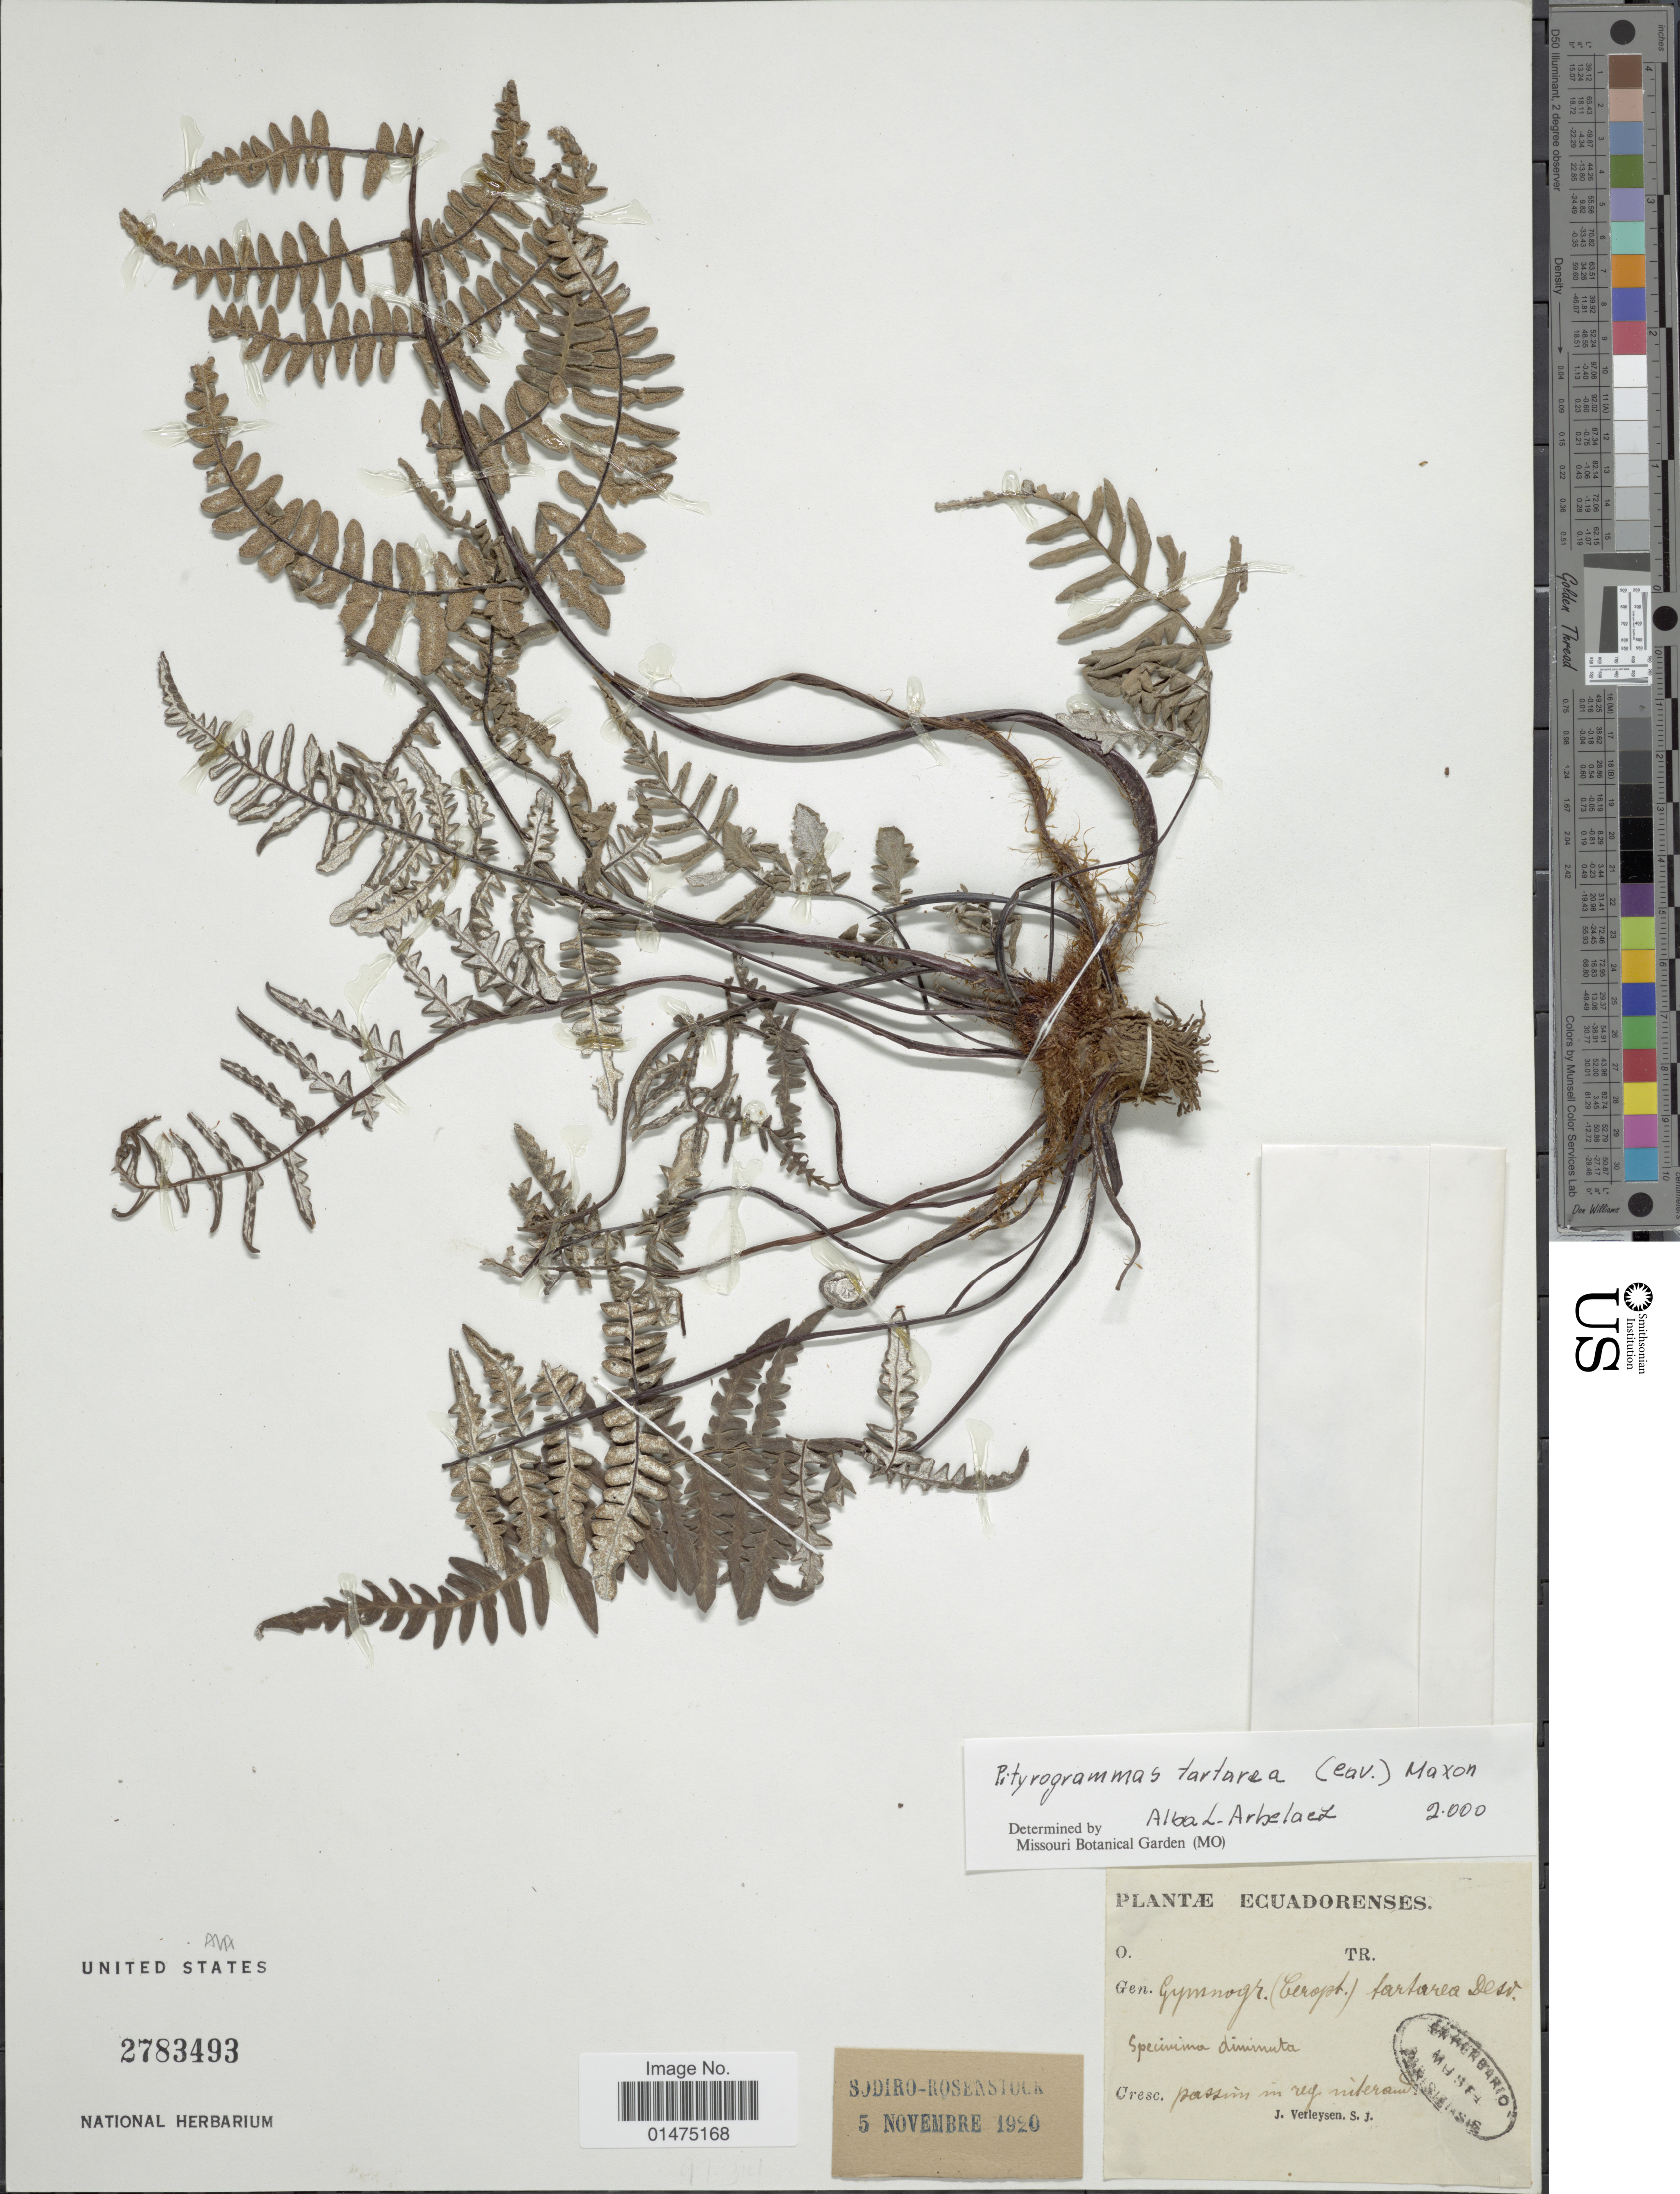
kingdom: Plantae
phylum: Tracheophyta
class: Polypodiopsida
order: Polypodiales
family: Pteridaceae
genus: Pityrogramma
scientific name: Pityrogramma tartarea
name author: (Cav.) Maxon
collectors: J. Verleysen S. J.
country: Ecuador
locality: Passim in reg. interand [interpreted]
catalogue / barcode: US 2783493